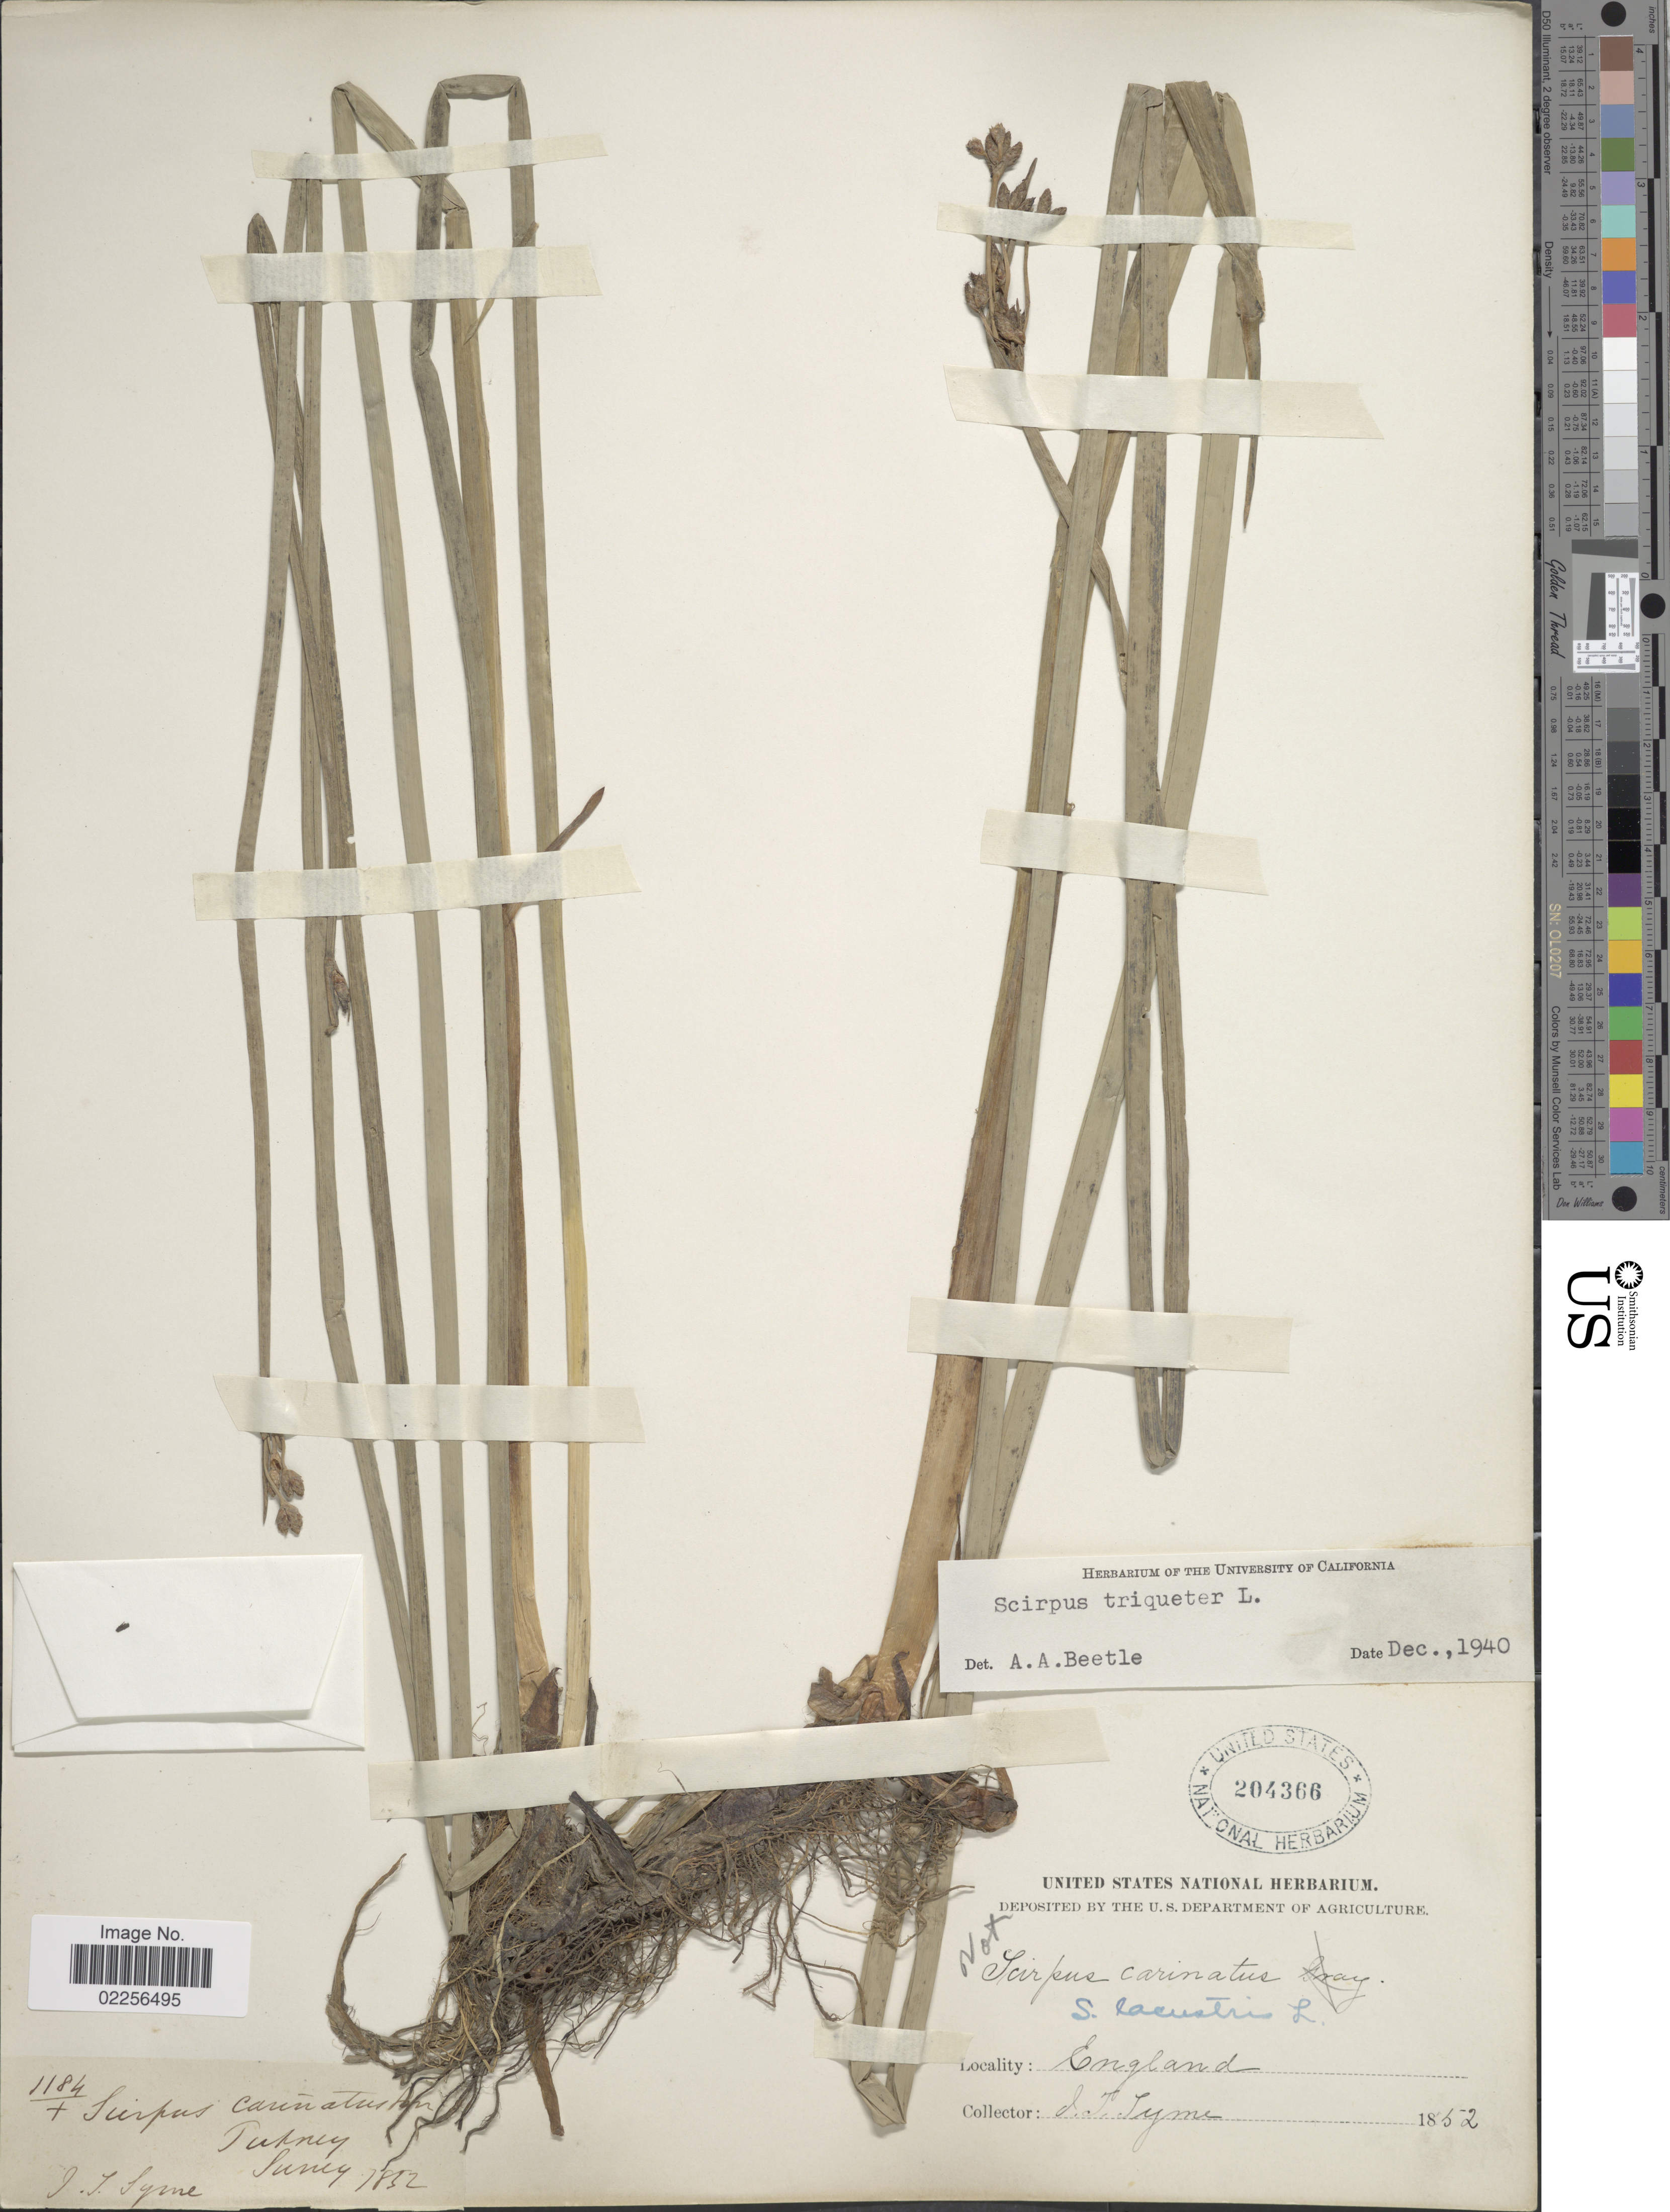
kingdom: Plantae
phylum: Tracheophyta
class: Liliopsida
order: Poales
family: Cyperaceae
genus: Schoenoplectus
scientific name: Schoenoplectus triqueter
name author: (L.) Palla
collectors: J. T. Syme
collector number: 1184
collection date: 1852-06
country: United Kingdom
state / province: England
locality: Putney, Surrey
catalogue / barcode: US 204366